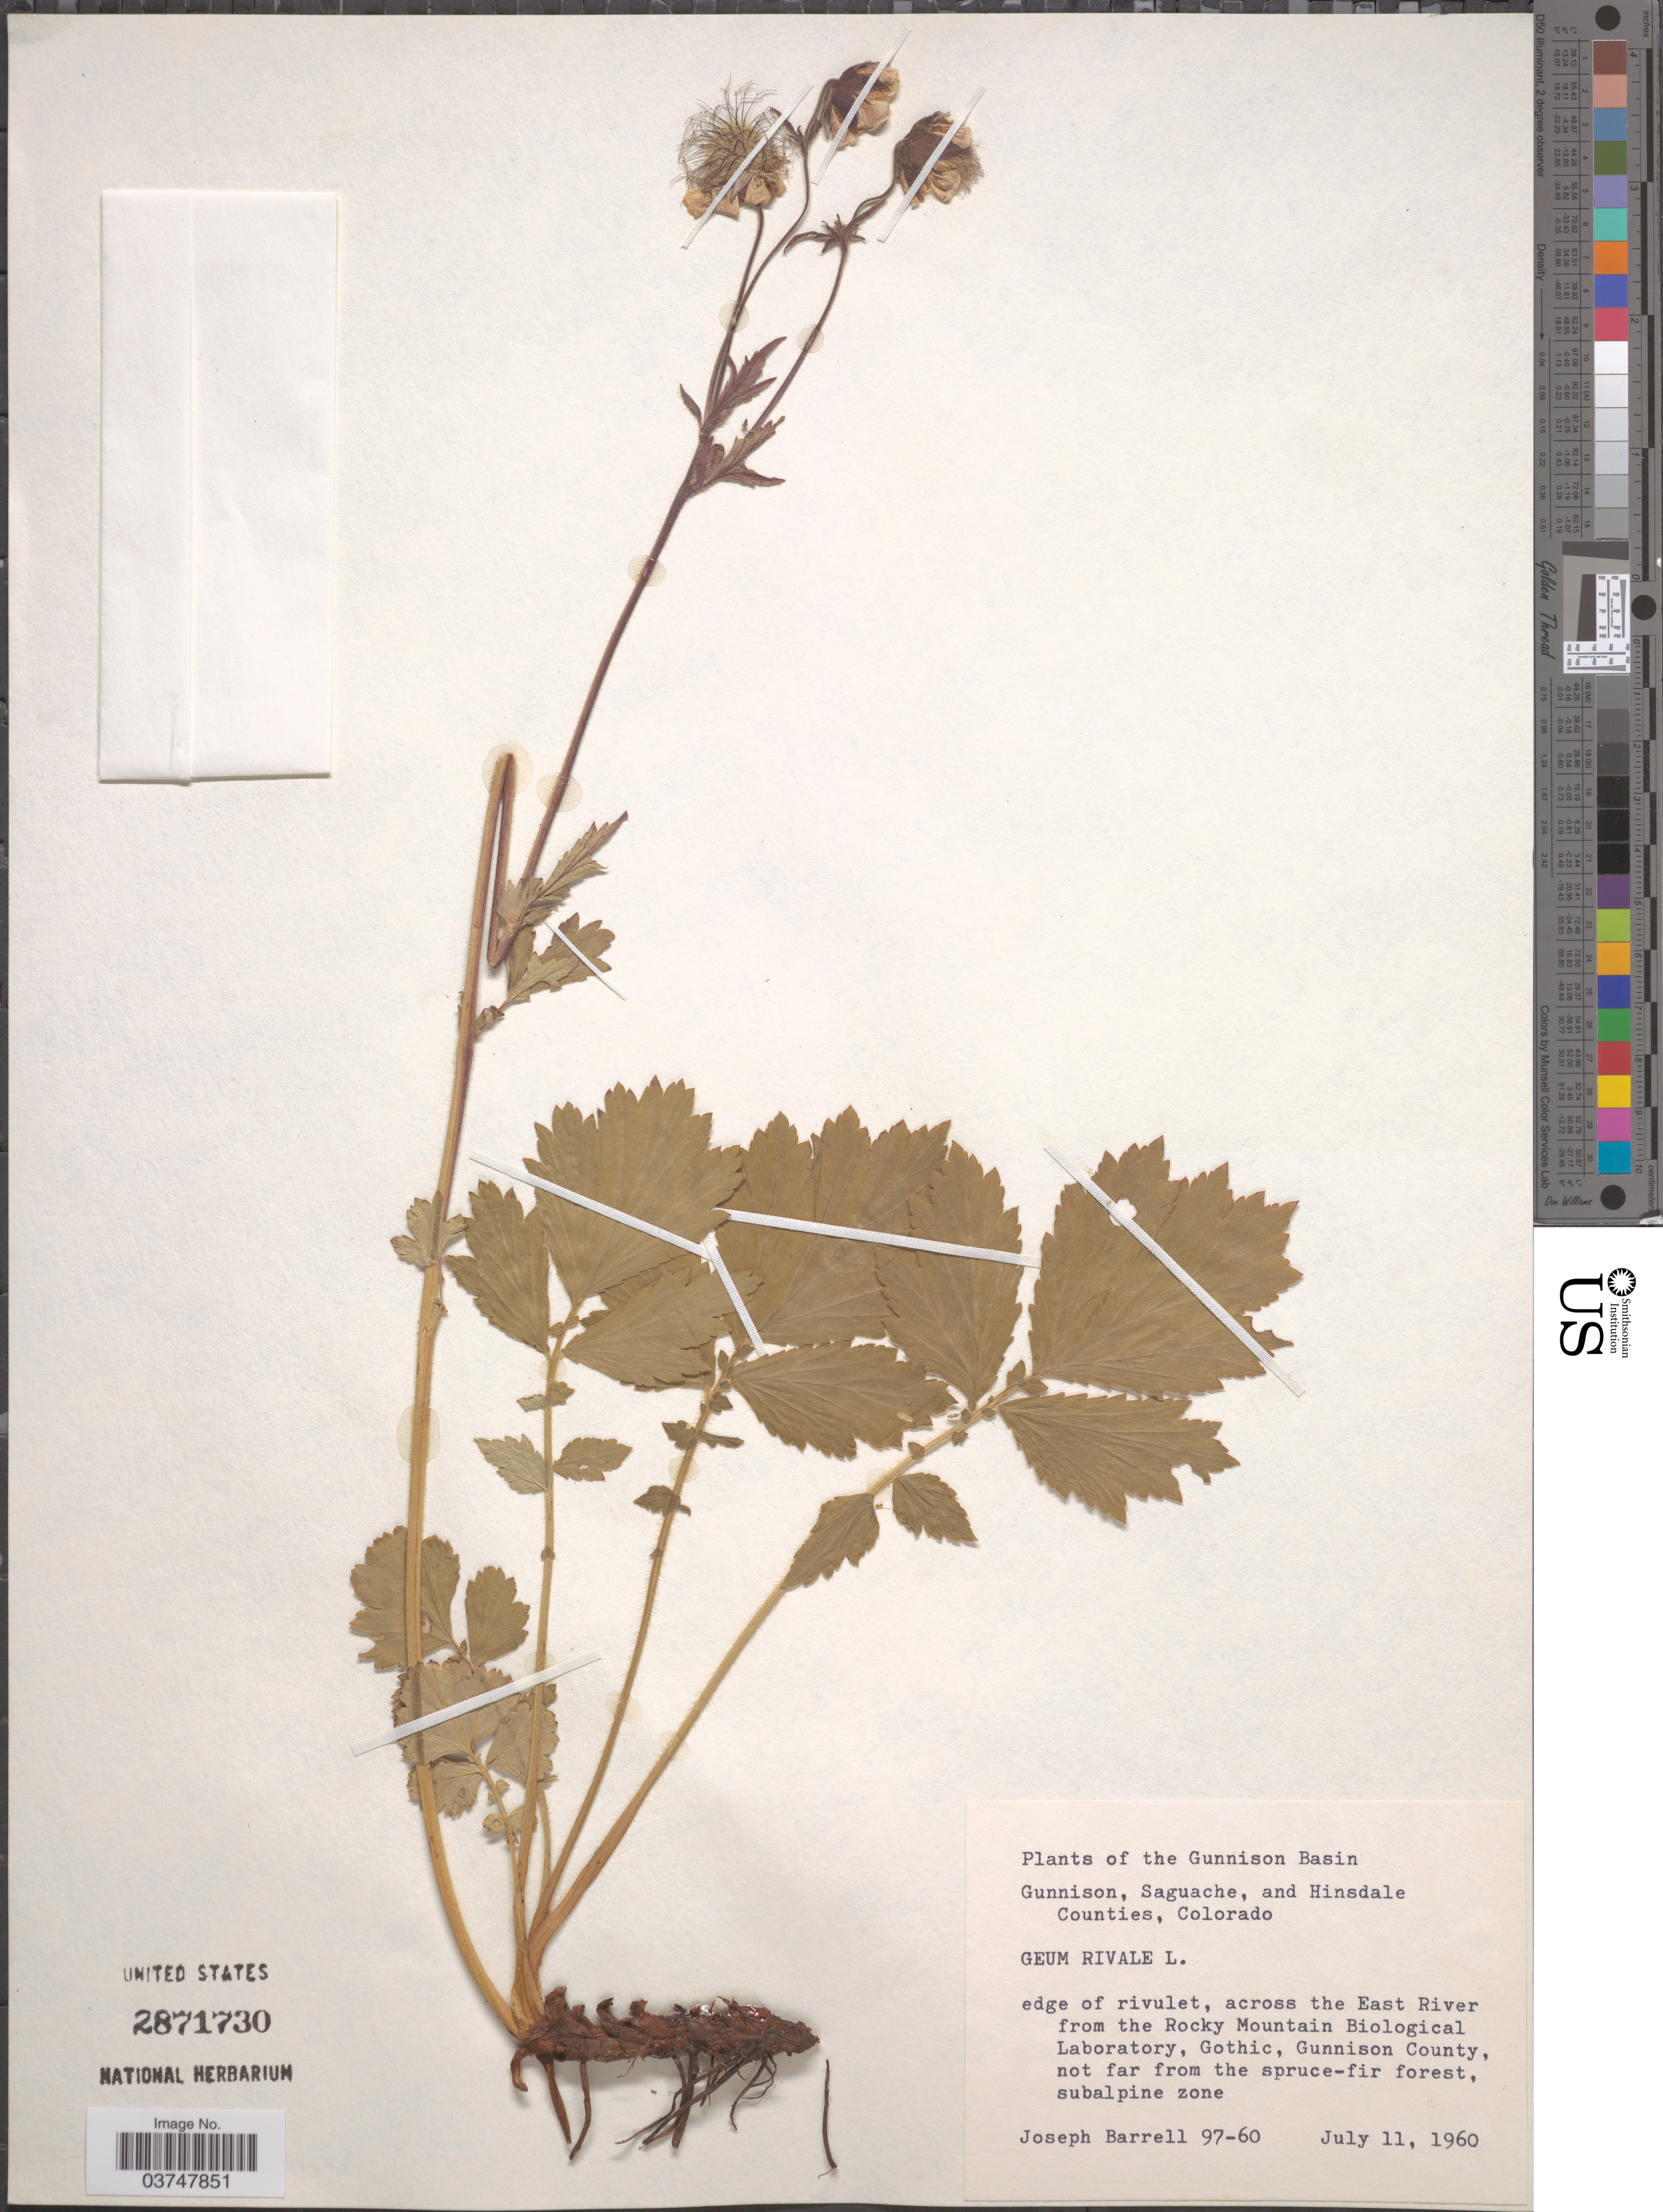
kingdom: Plantae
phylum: Tracheophyta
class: Magnoliopsida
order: Rosales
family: Rosaceae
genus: Geum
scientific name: Geum rivale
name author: L.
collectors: J. Barrell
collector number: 97-60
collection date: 1960-07-11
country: United States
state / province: Colorado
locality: Gunnison Basin. Edge of rivulet, across the East River from the Rocky Mountain Biological Laboratory, Gothic, Gunnison County, subalpine zone.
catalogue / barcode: US 2871730